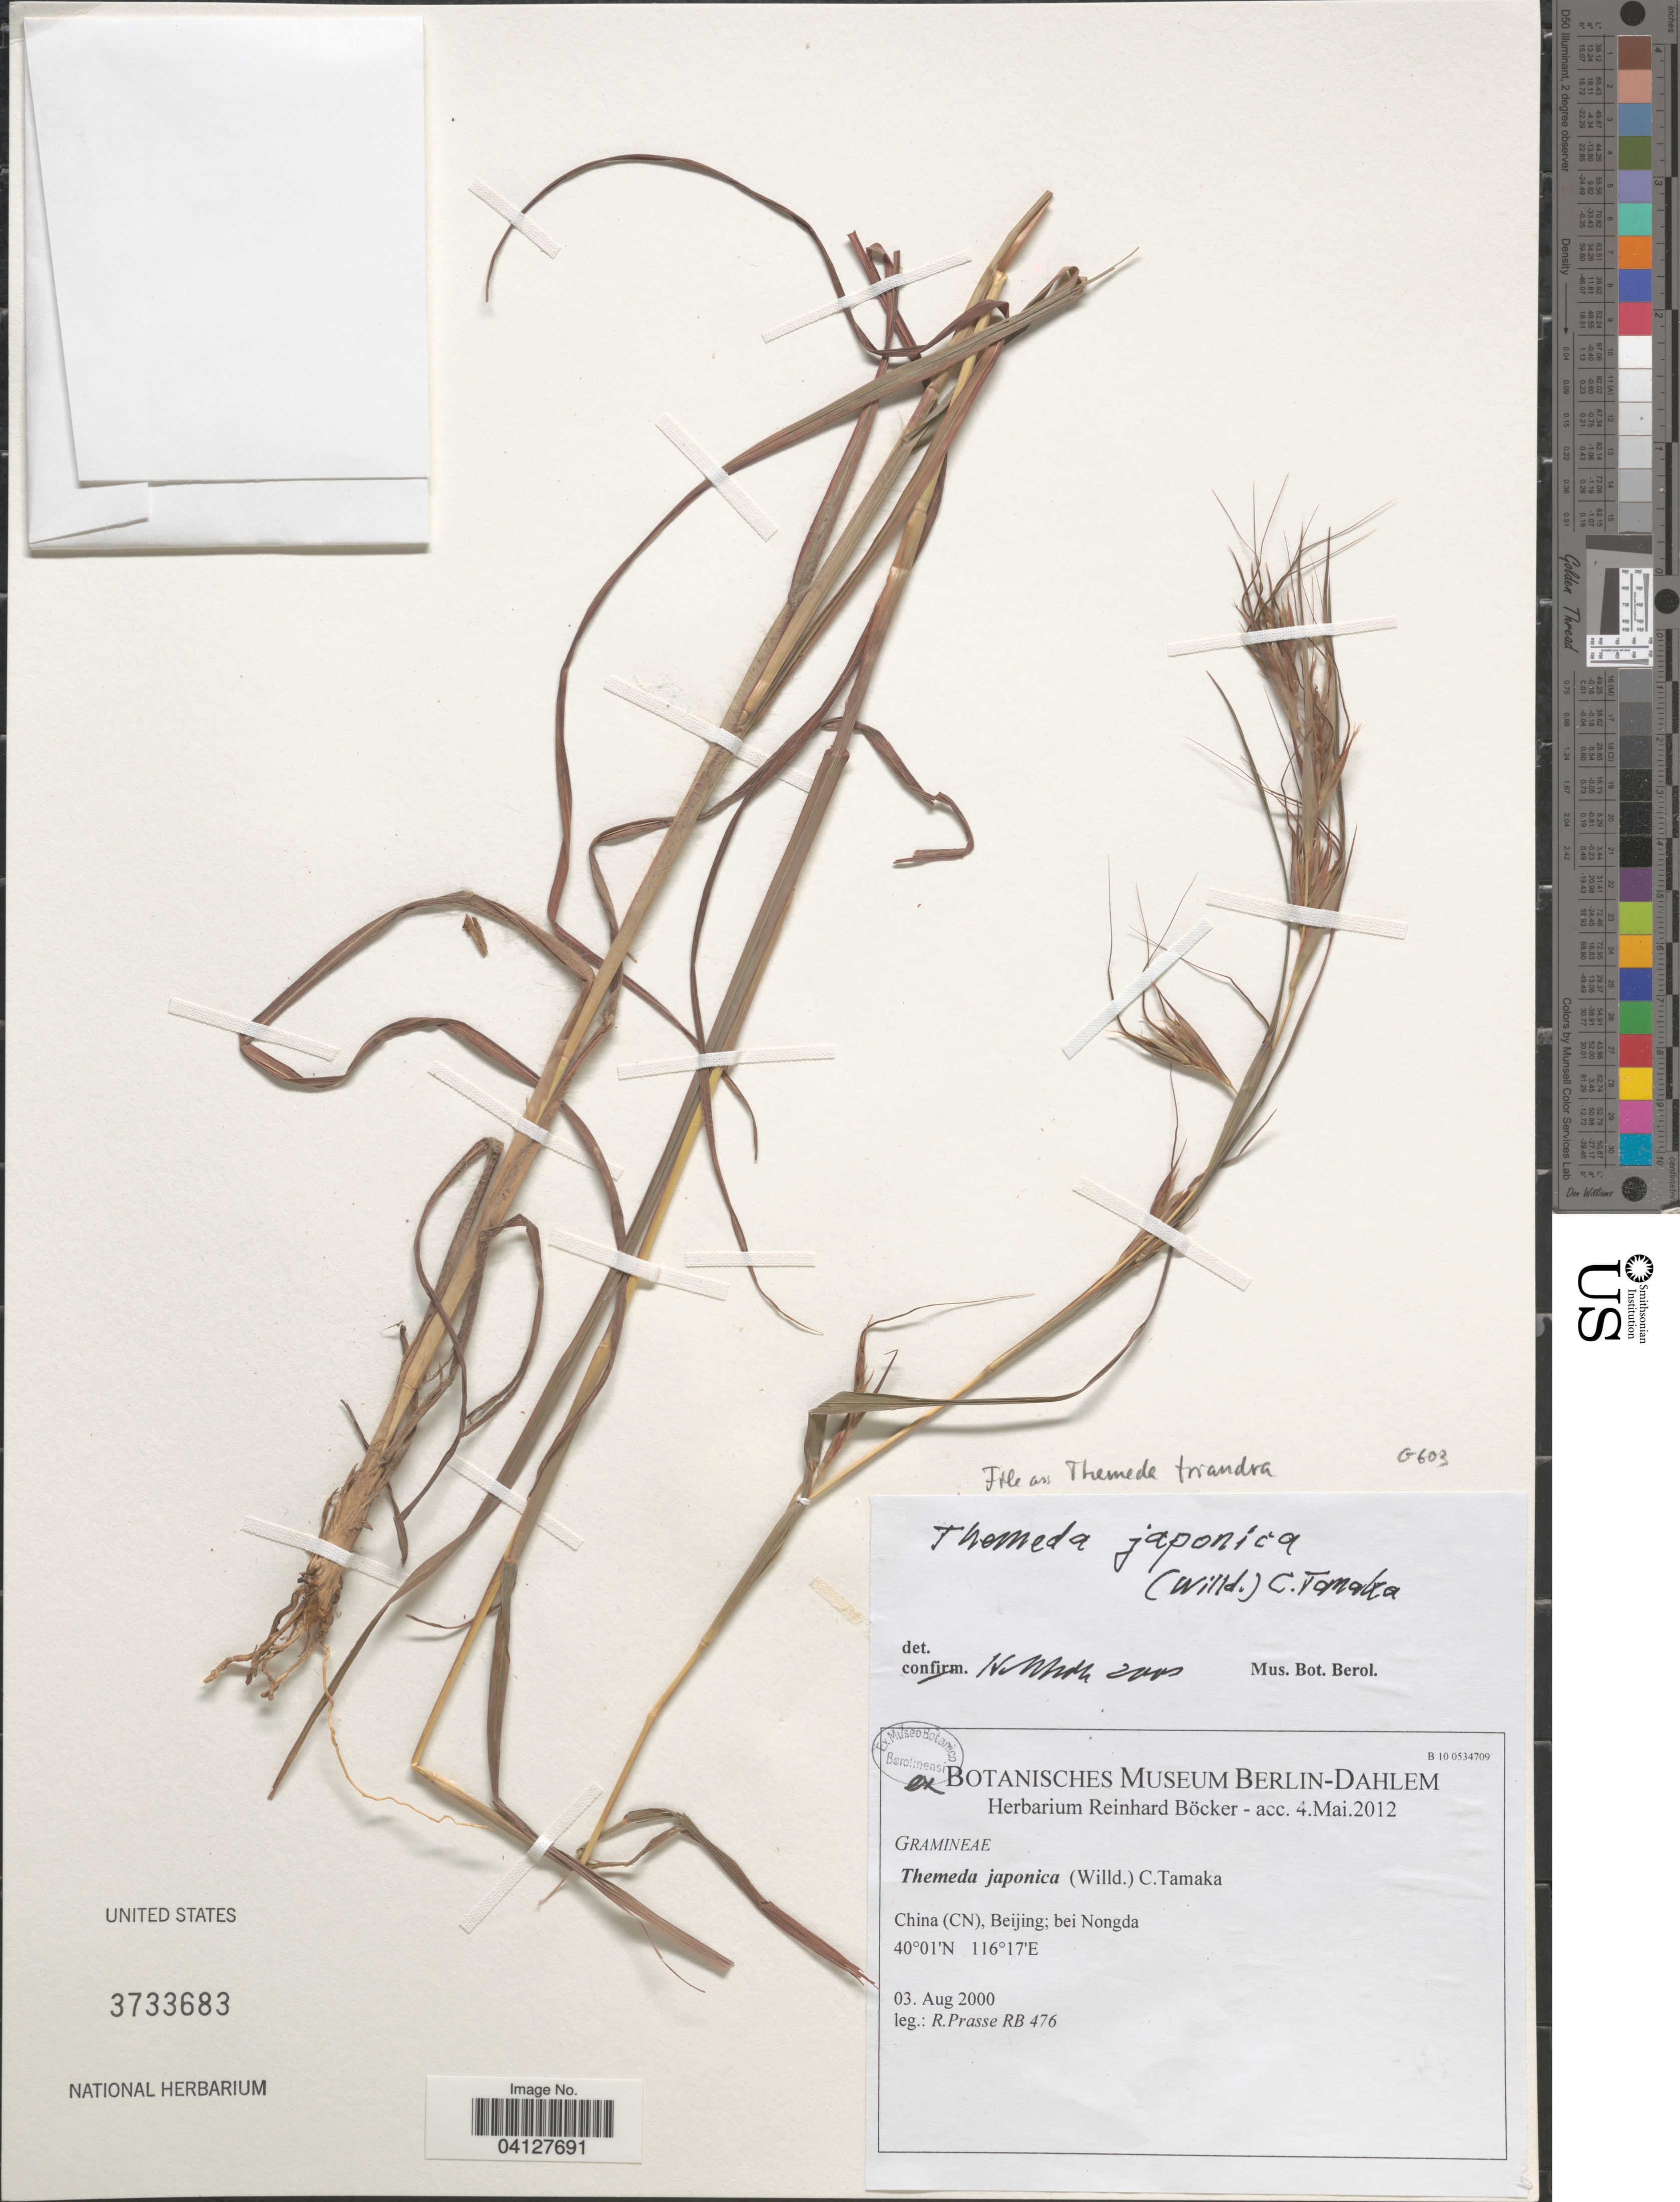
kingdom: Plantae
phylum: Tracheophyta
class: Liliopsida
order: Poales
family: Poaceae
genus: Themeda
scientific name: Themeda japonica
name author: (Willd.) Tanaka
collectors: R. Prasse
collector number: RB476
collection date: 2000-08-03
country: China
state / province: Beijing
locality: Beijing; bei Nongda.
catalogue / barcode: US 3733683